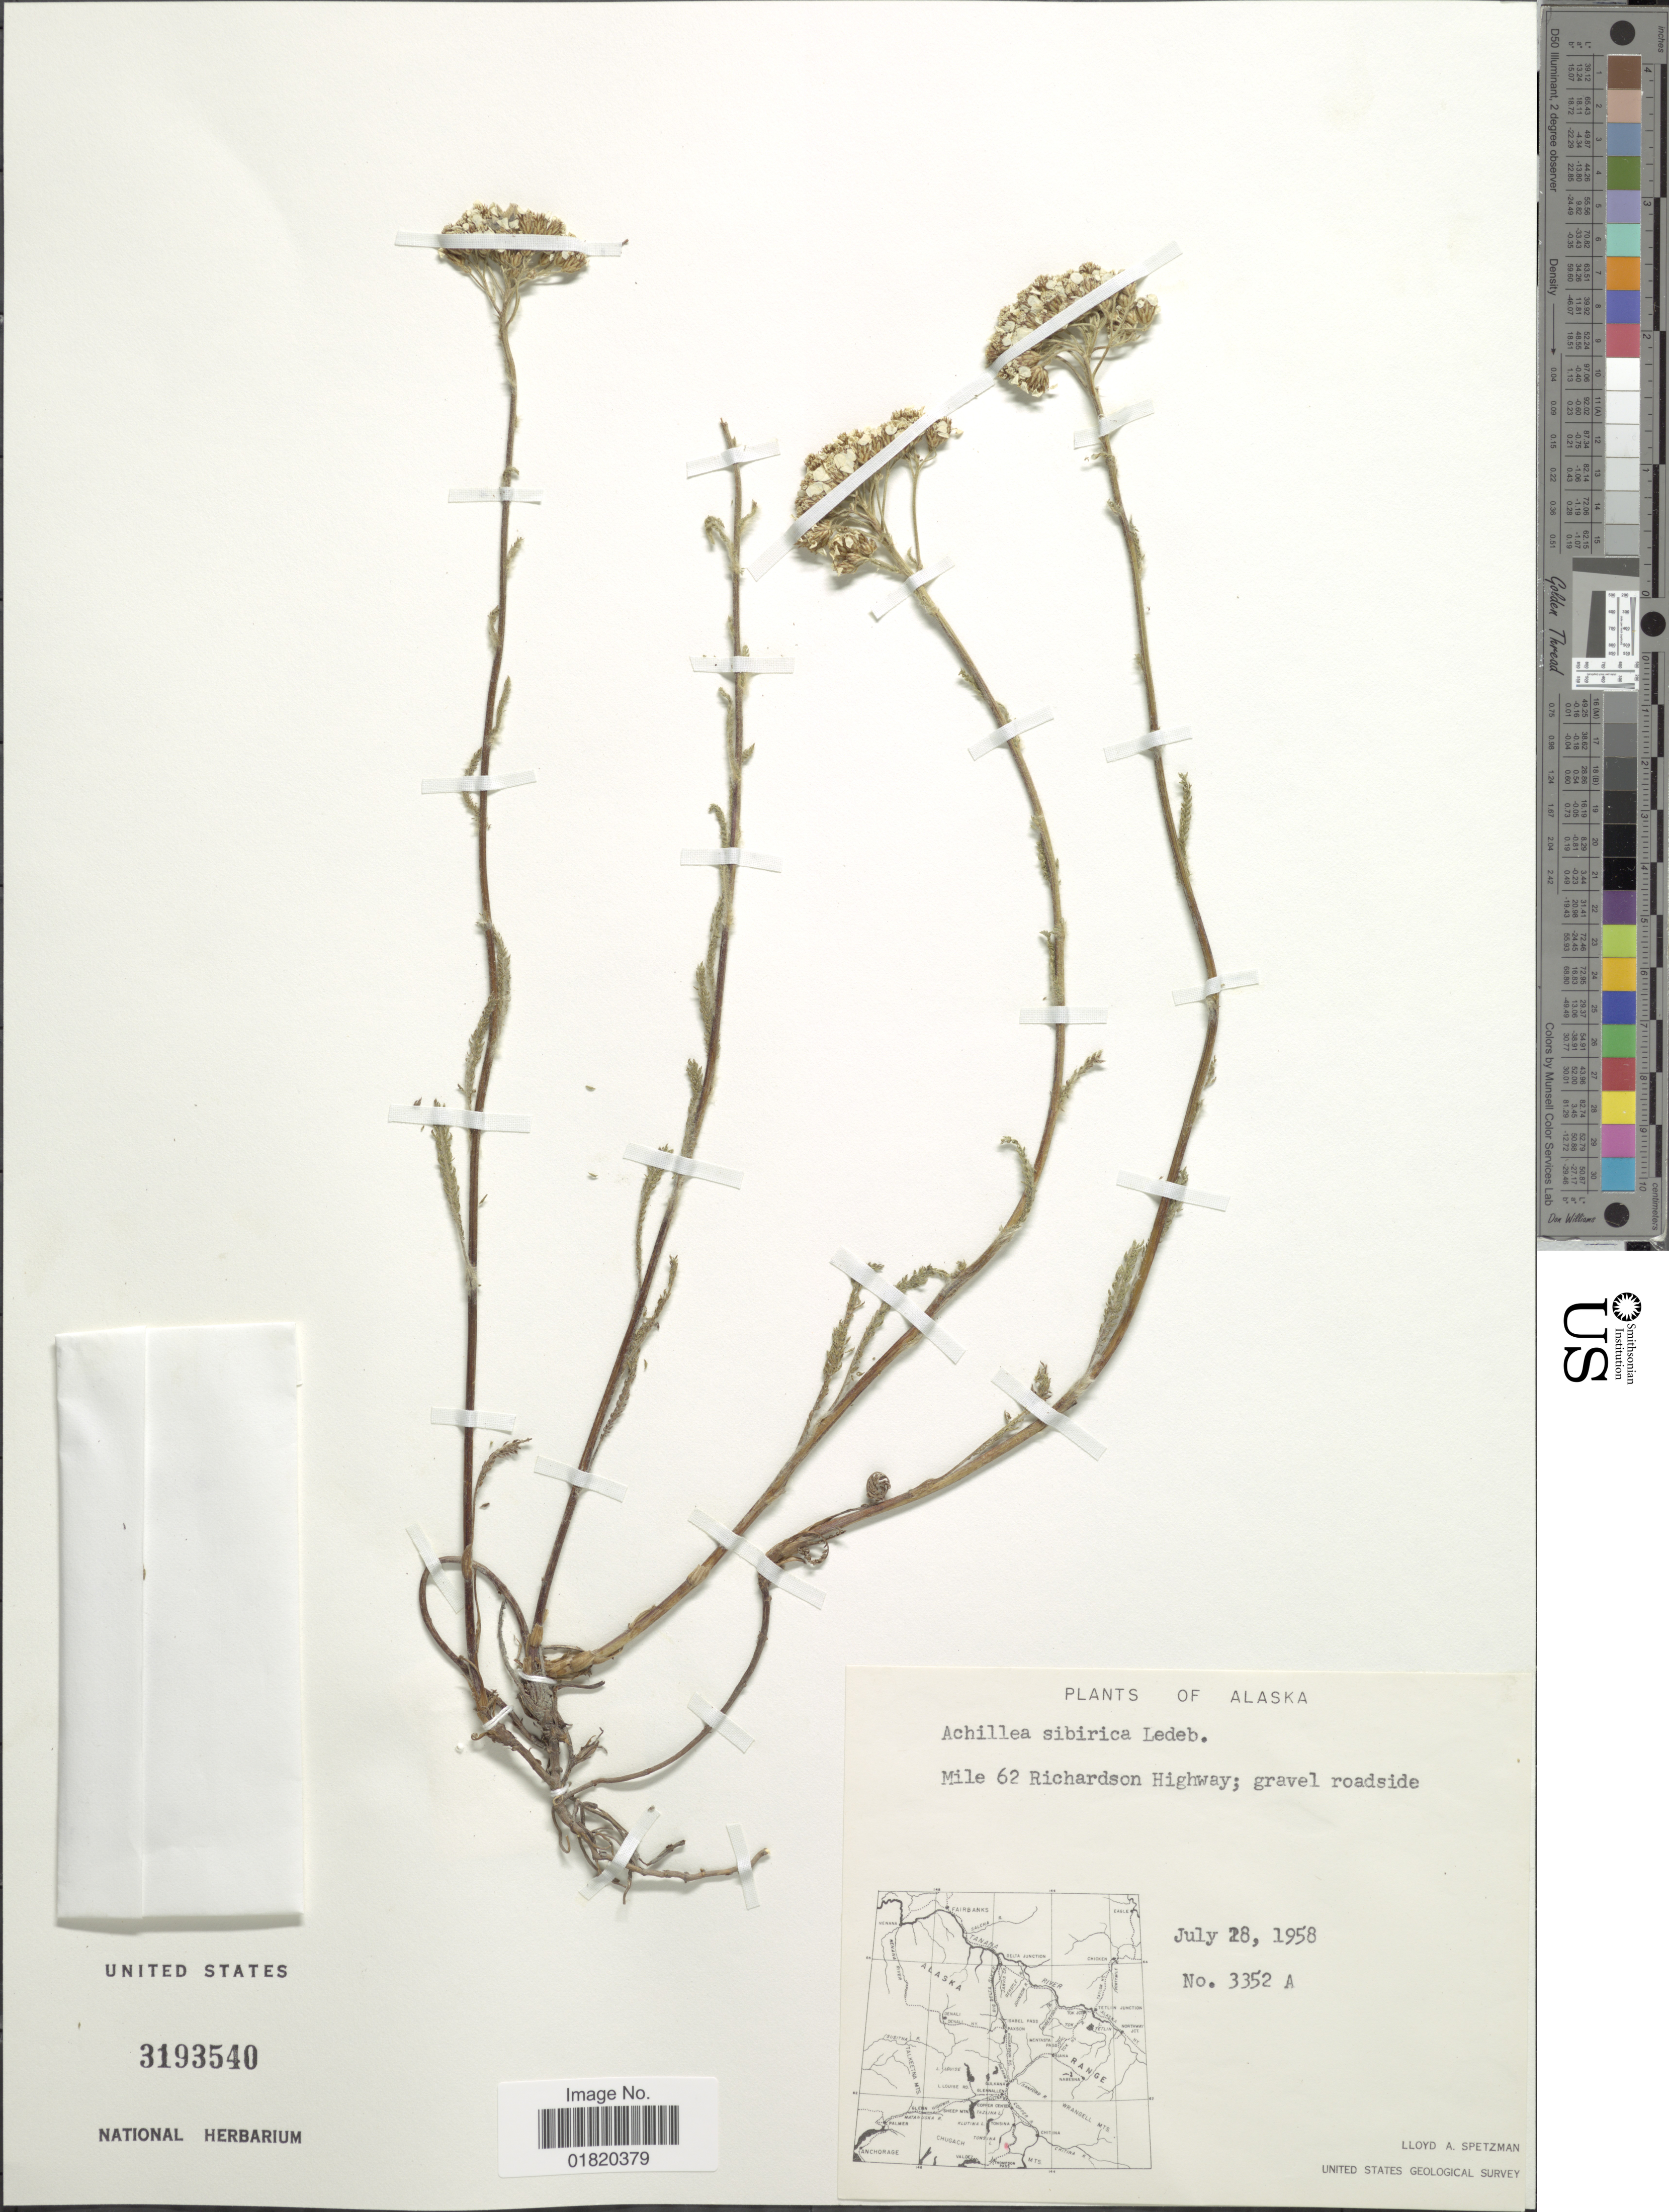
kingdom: Plantae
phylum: Tracheophyta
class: Magnoliopsida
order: Asterales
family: Asteraceae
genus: Achillea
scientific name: Achillea sibirica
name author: Ledeb.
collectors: L. Spetzman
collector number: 3352A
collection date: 1958-07-28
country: United States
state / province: Alaska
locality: Mile 62 Richardson Highway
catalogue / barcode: US 3193540